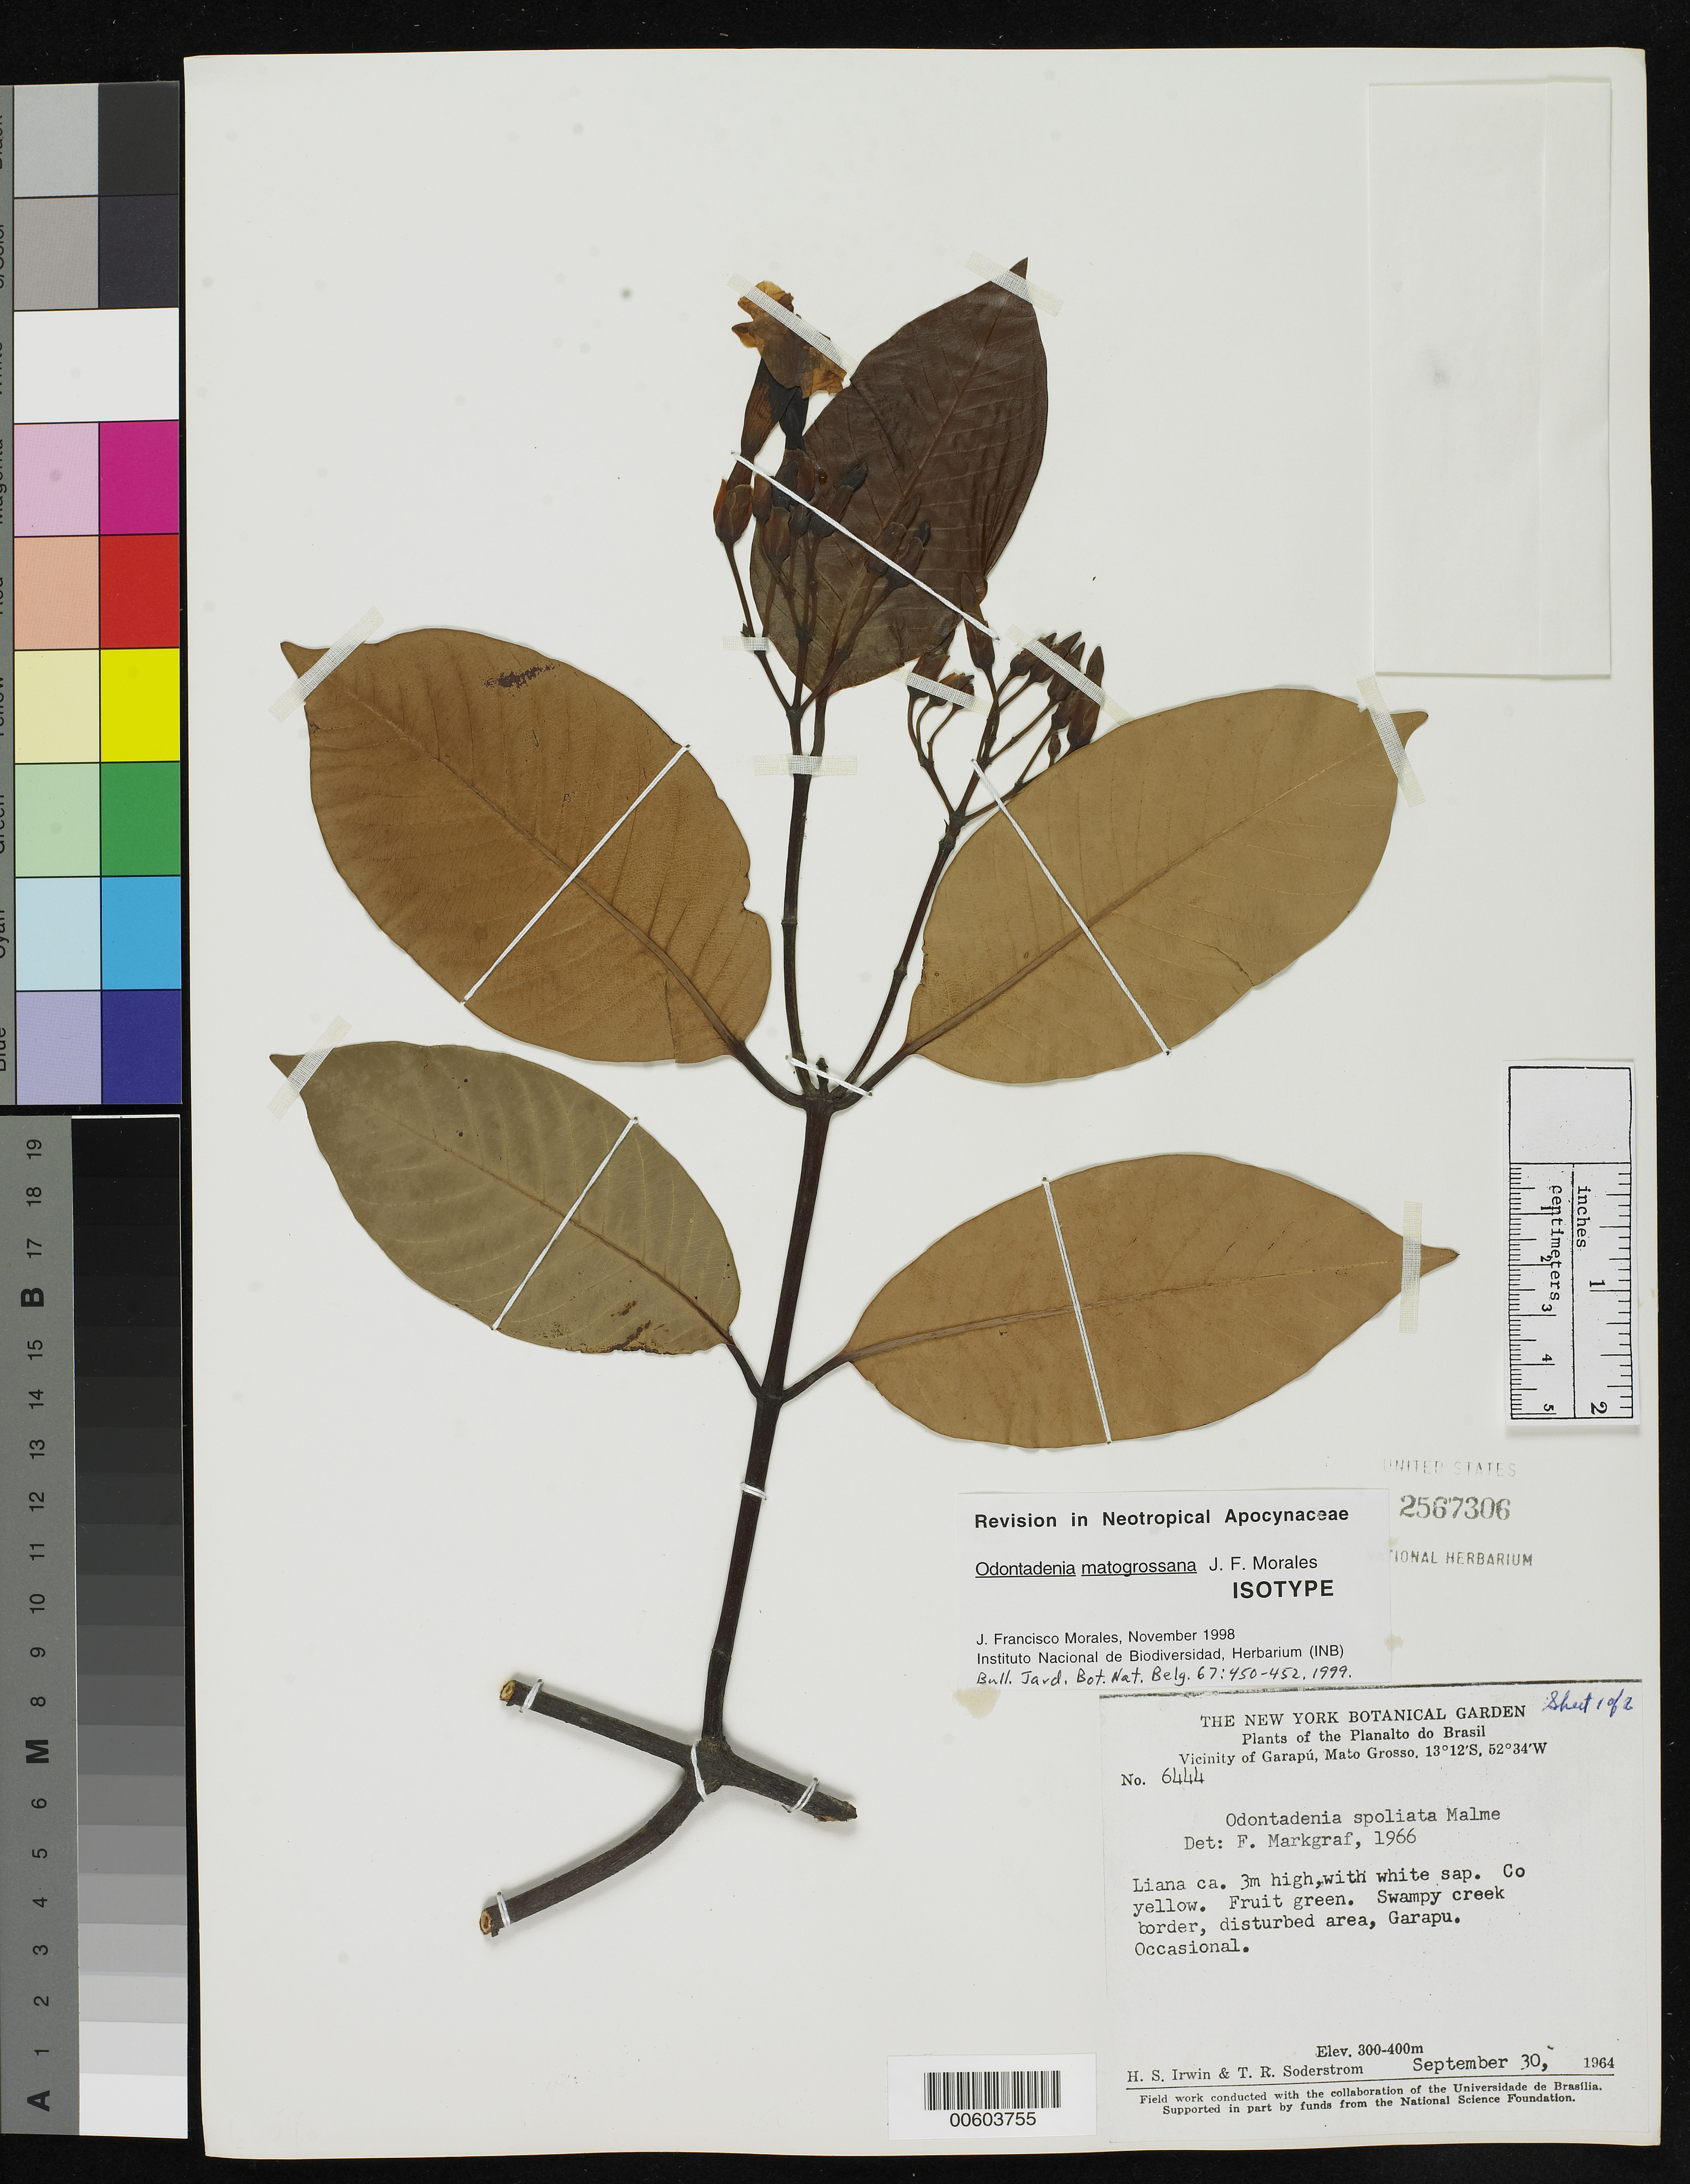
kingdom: Plantae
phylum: Tracheophyta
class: Magnoliopsida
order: Gentianales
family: Apocynaceae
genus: Odontadenia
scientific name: Odontadenia matogrossana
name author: Morales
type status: Isotype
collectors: H. Irwin & T. R. Soderstrom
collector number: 6444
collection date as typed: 30 Sep 1964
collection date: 1964-09-30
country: Brazil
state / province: Mato Grosso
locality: Vicinity of Garapu, swampy creek border.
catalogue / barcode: US 2567306